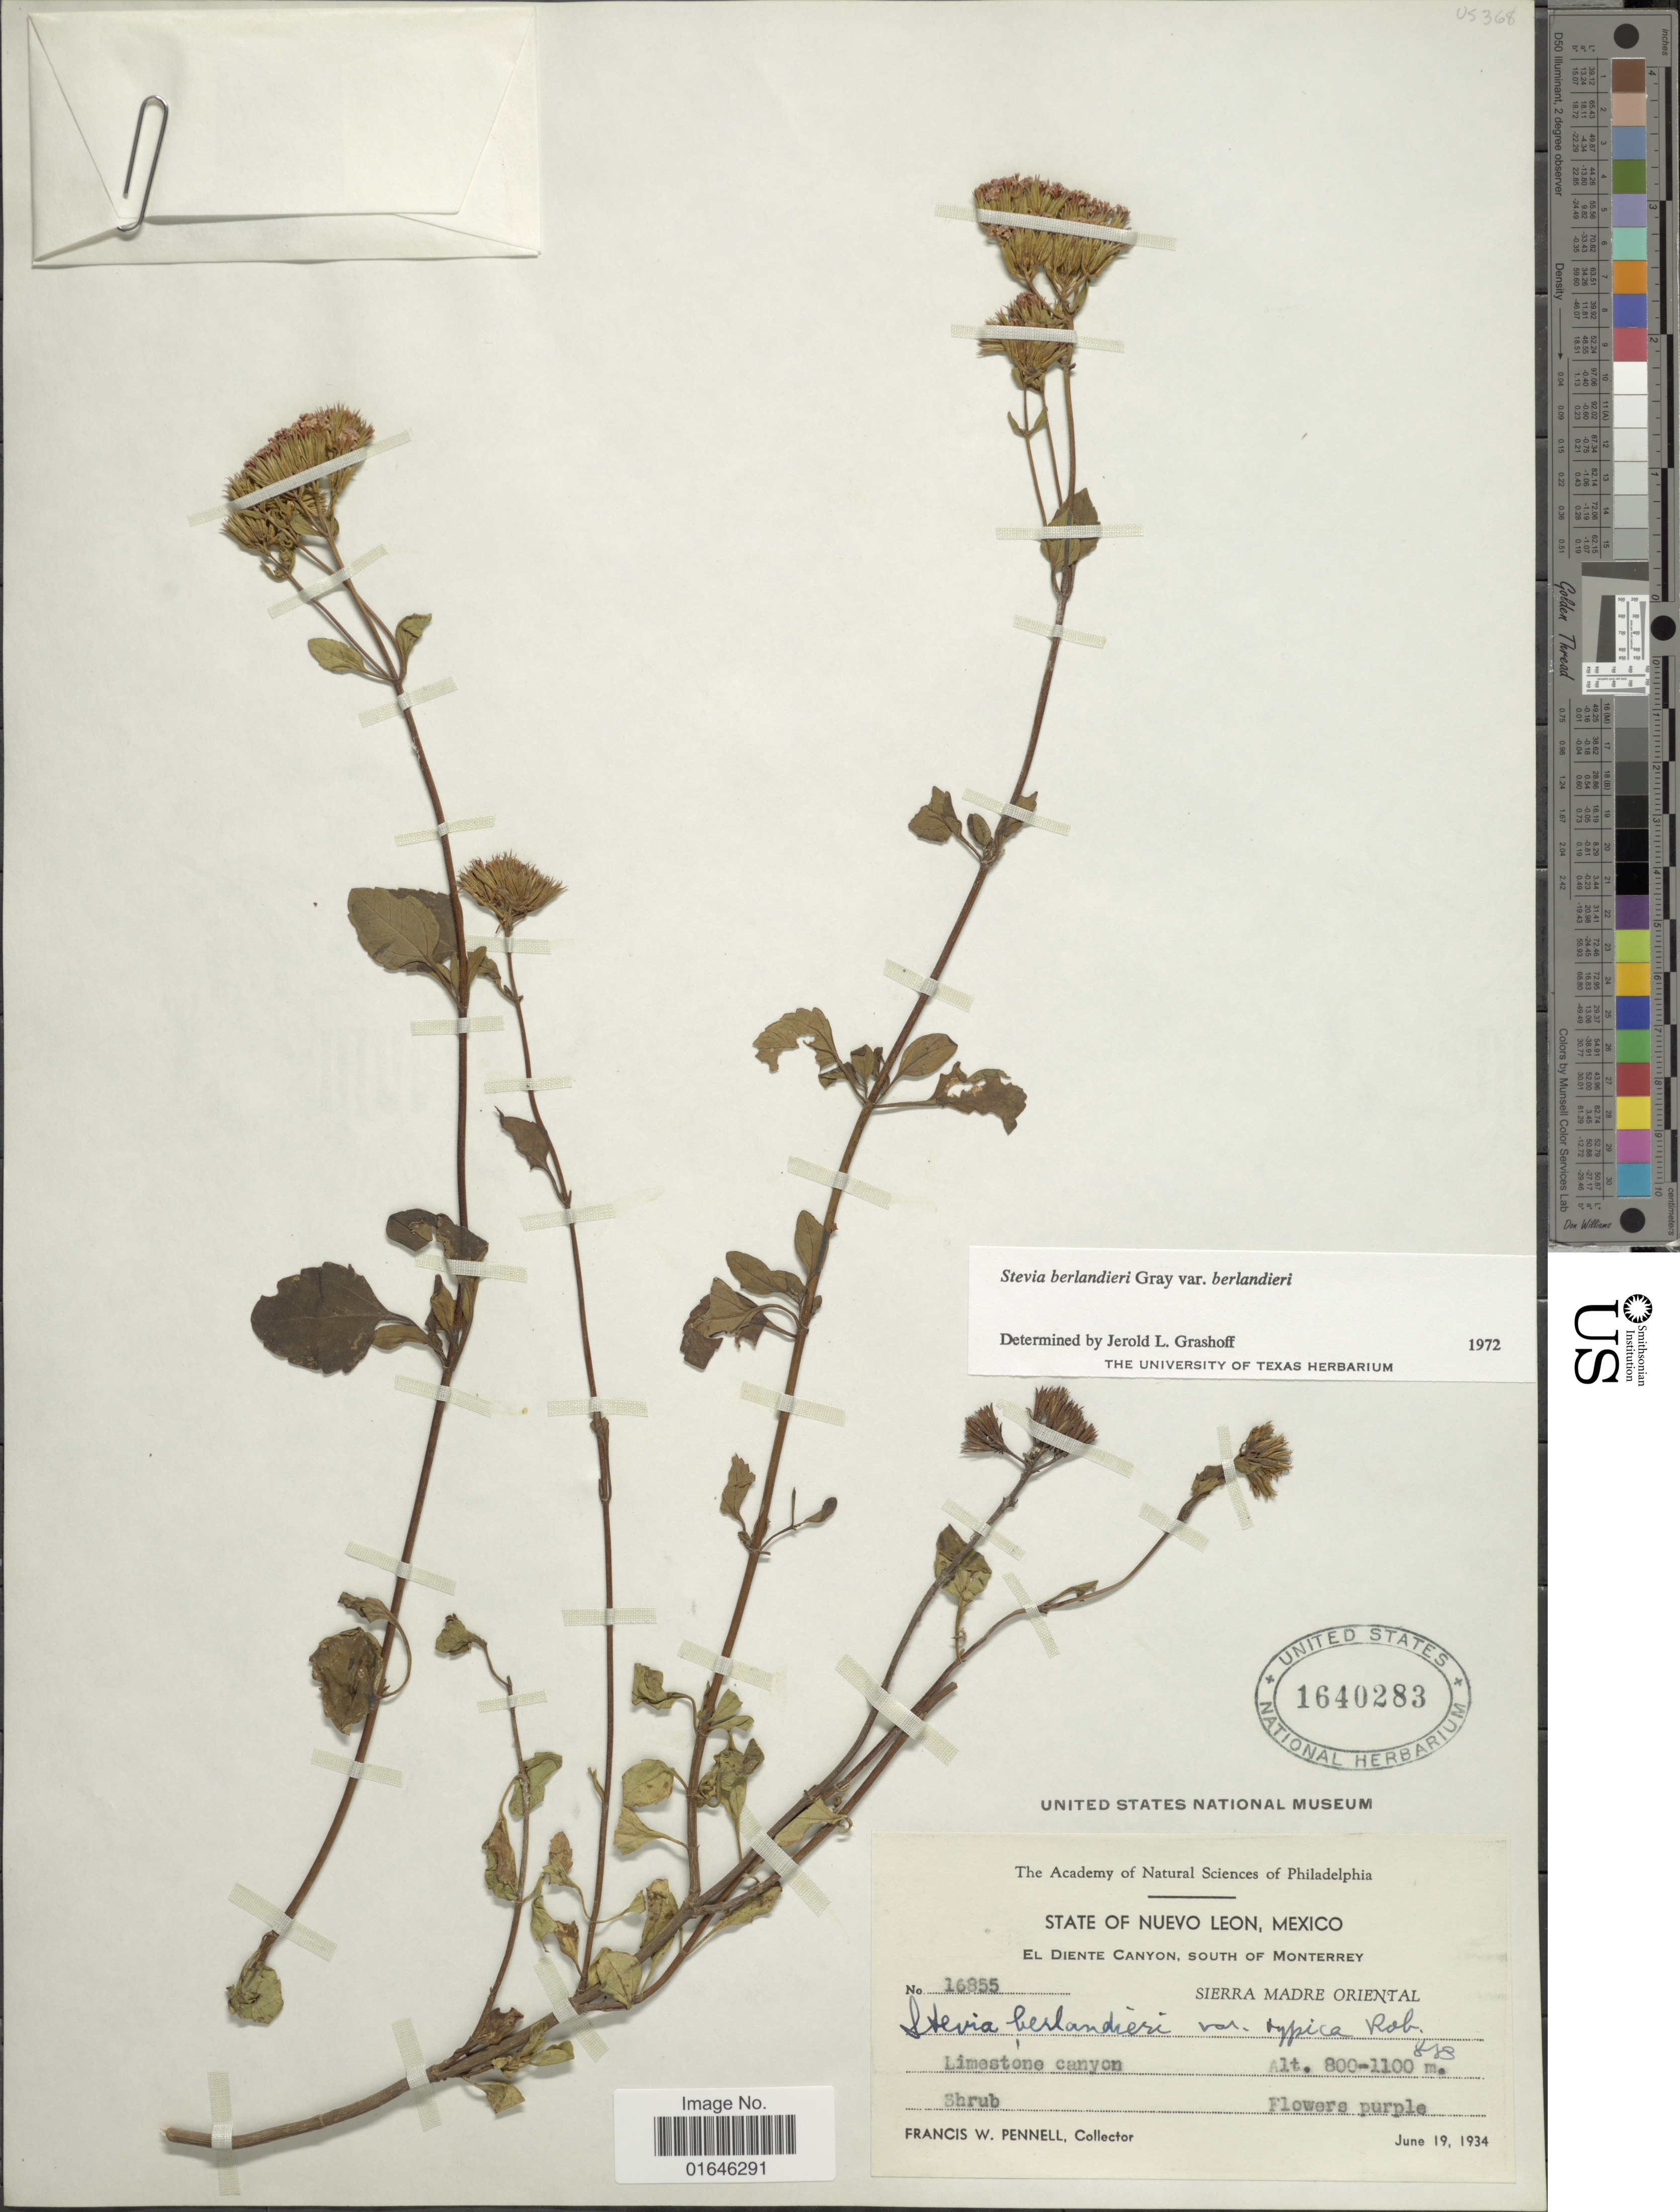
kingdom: Plantae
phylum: Tracheophyta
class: Magnoliopsida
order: Asterales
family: Asteraceae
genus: Stevia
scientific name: Stevia berlandieri var. berlandieri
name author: A. Gray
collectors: F. W. Pennell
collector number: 16855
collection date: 1934-06-19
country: Mexico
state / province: Nuevo León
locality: El Diente Canyon, South of Monterrey, Sierra Madre Oriental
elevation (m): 800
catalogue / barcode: US 1640283